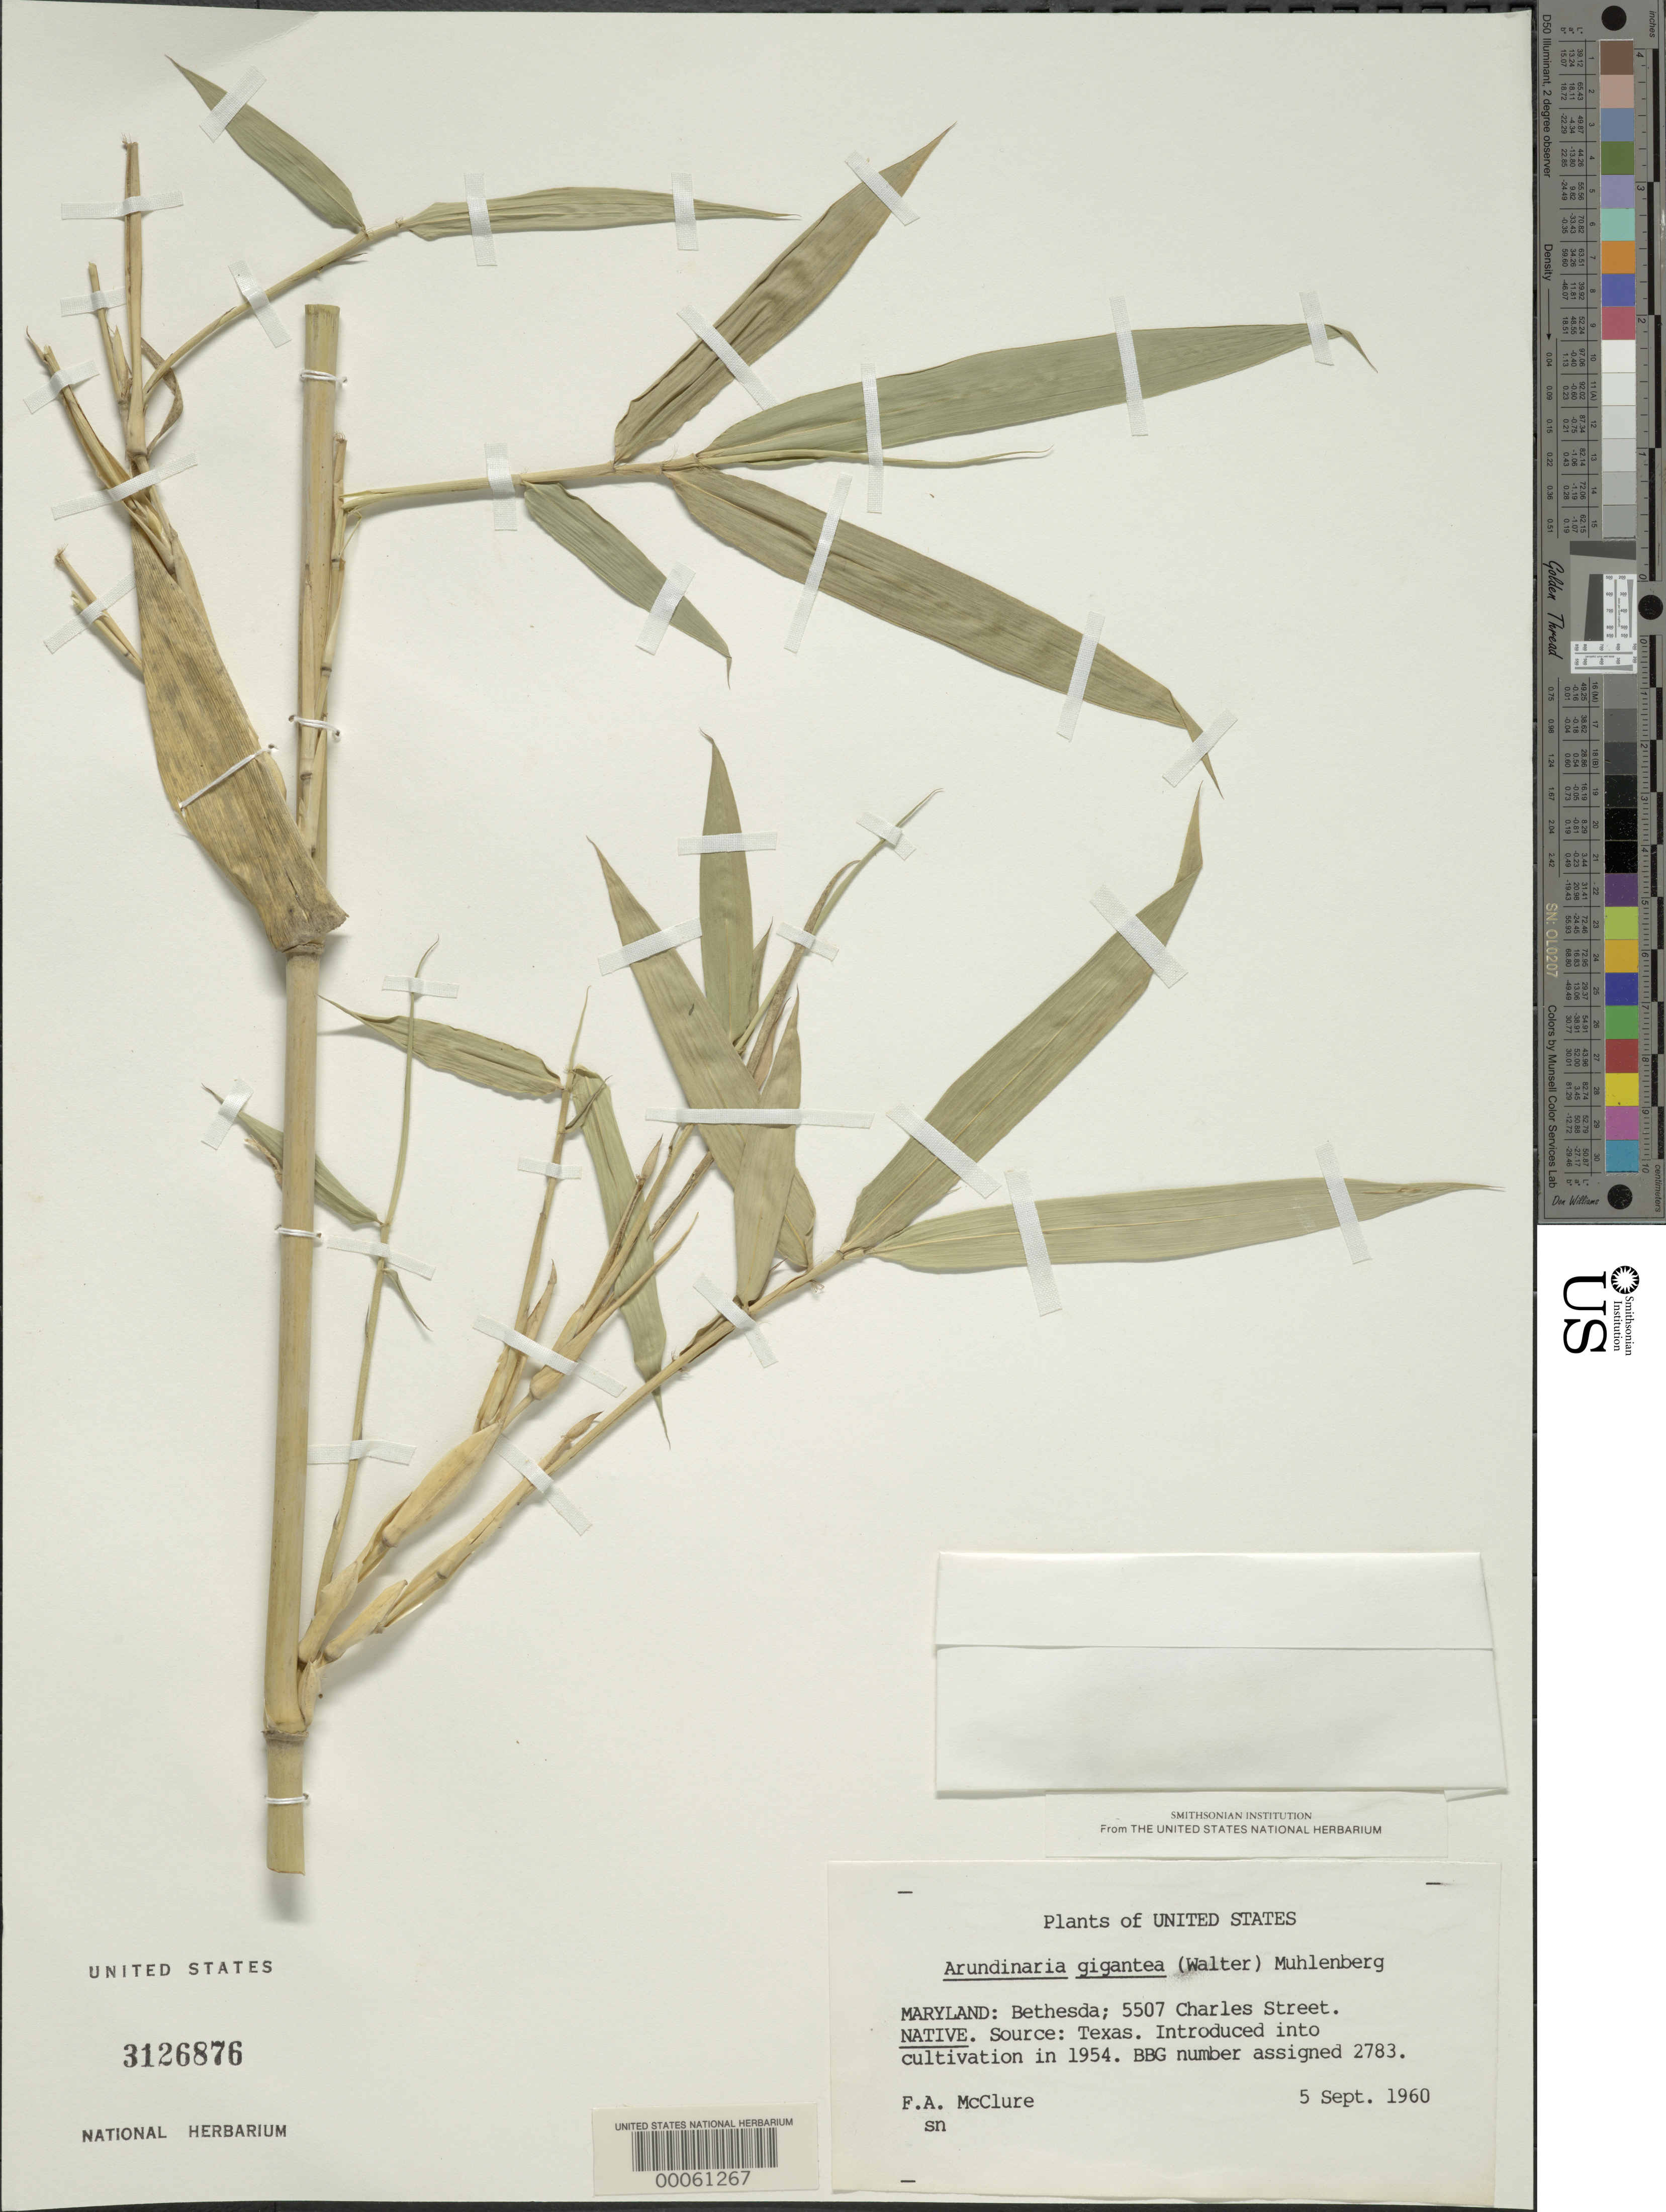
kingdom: Plantae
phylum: Tracheophyta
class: Liliopsida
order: Poales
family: Poaceae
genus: Arundinaria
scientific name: Arundinaria gigantea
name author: (Walter) Muhl.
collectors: F. A. McClure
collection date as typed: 05 Sep 1960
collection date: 1960-09-05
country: United States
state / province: Maryland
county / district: Montgomery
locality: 5507 Charles Street, Bethesda (McClure's garden)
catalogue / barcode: US 3126876